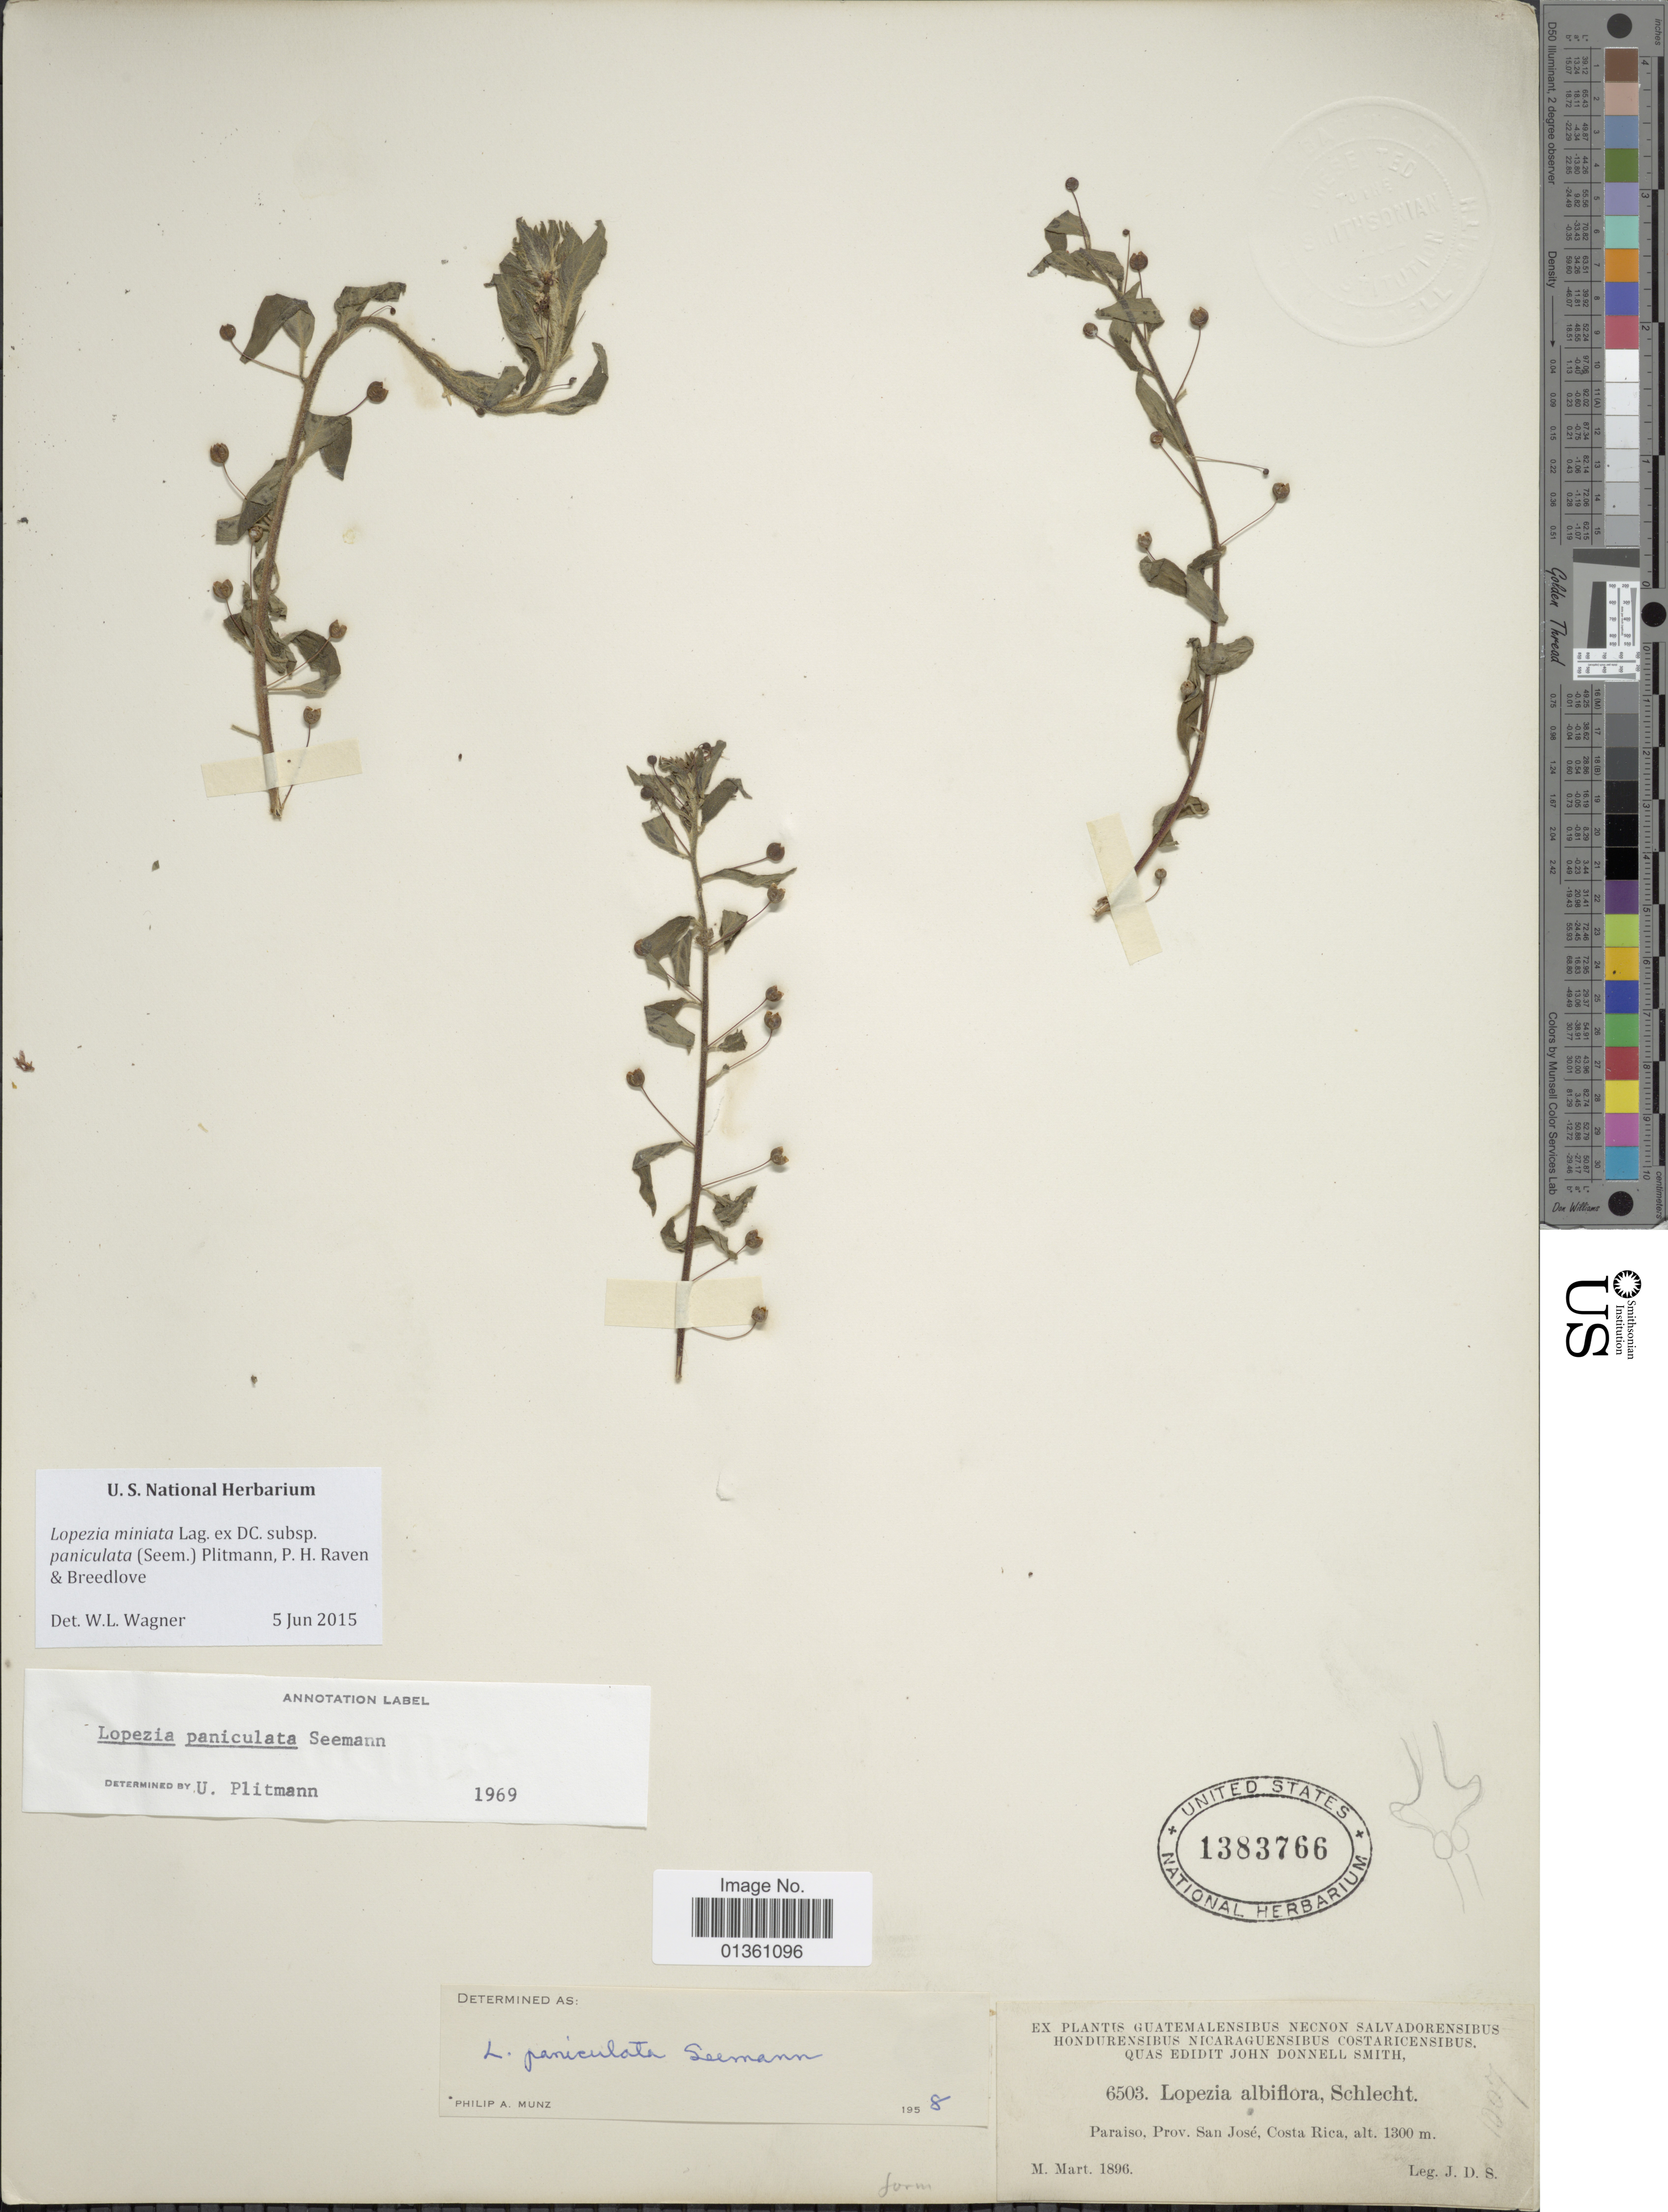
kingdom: Plantae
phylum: Tracheophyta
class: Magnoliopsida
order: Myrtales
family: Onagraceae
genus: Lopezia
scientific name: Lopezia miniata subsp. paniculata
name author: (Seem.) Plitmann et al.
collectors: J. D. Smith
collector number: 6503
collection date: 1896-03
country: Costa Rica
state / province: San José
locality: Paraiso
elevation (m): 1300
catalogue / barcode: US 1383766